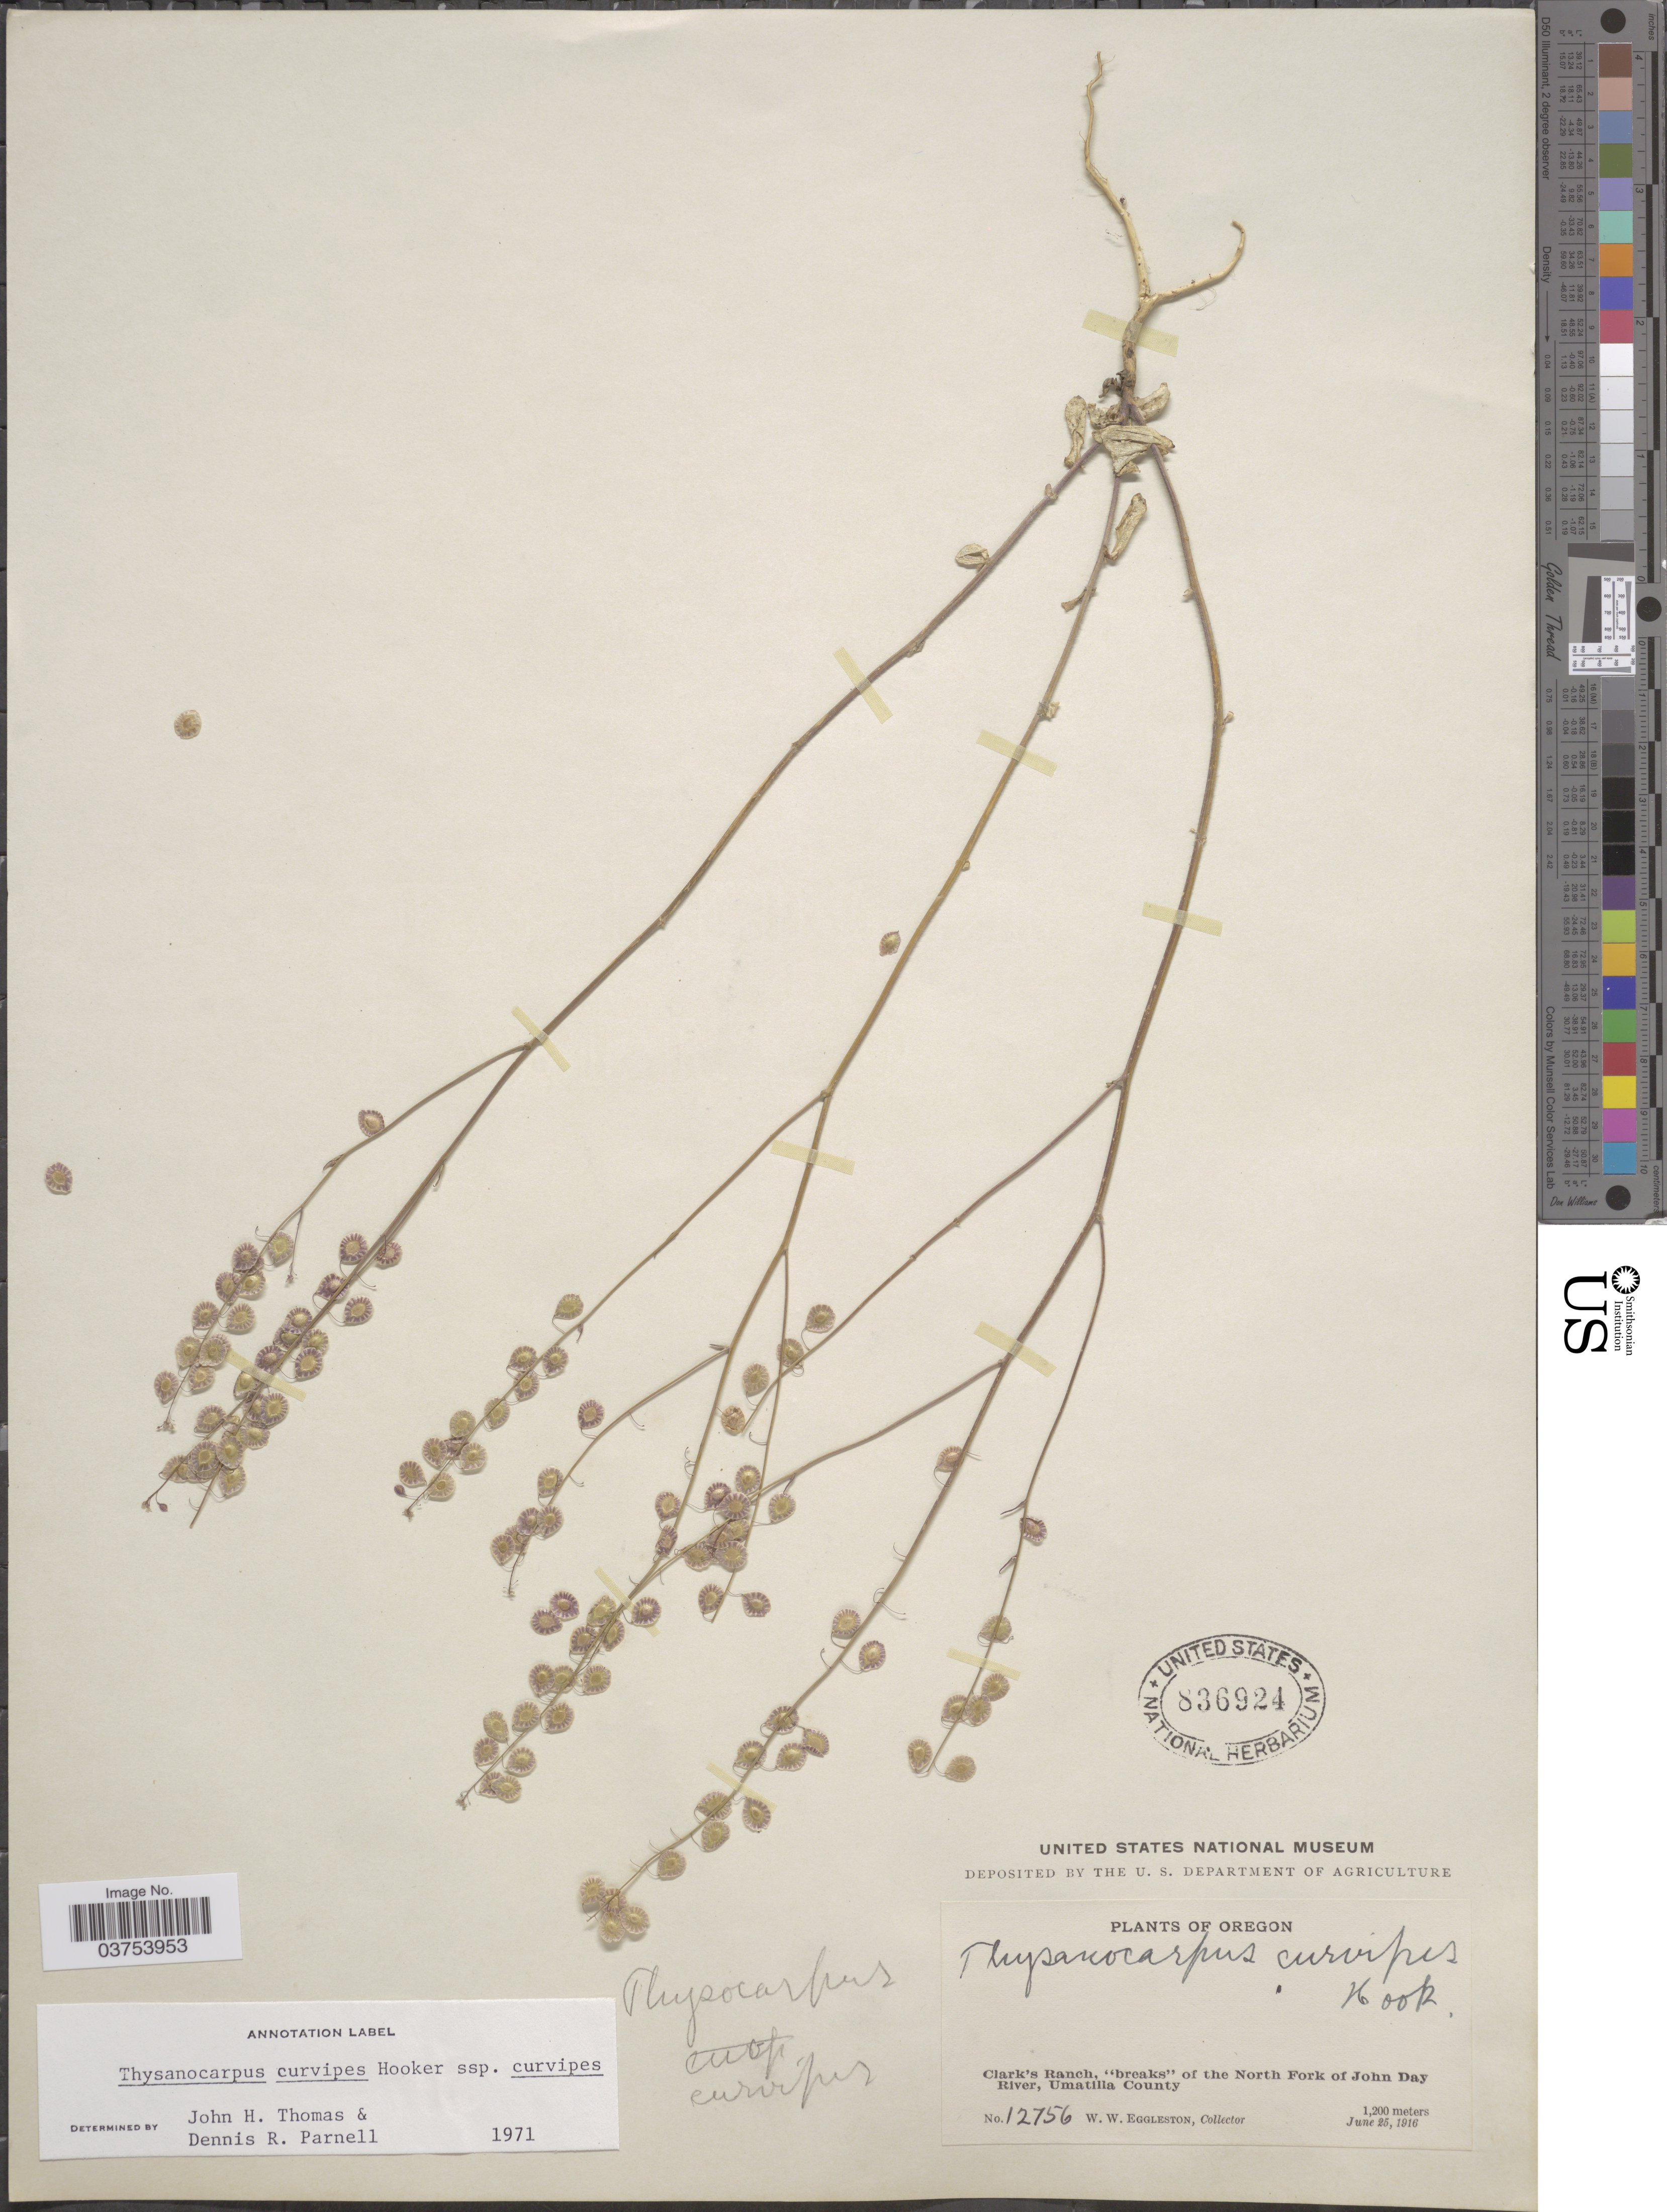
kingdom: Plantae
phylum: Tracheophyta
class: Magnoliopsida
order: Brassicales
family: Brassicaceae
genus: Thysanocarpus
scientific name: Thysanocarpus curvipes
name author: Hook.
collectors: W. W. Eggleston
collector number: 12756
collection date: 1916-06-25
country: United States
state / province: Oregon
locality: Clark's Ranch, "breaks" of the North Fork of John Day River, Umatilla County.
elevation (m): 1200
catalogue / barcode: US 836924